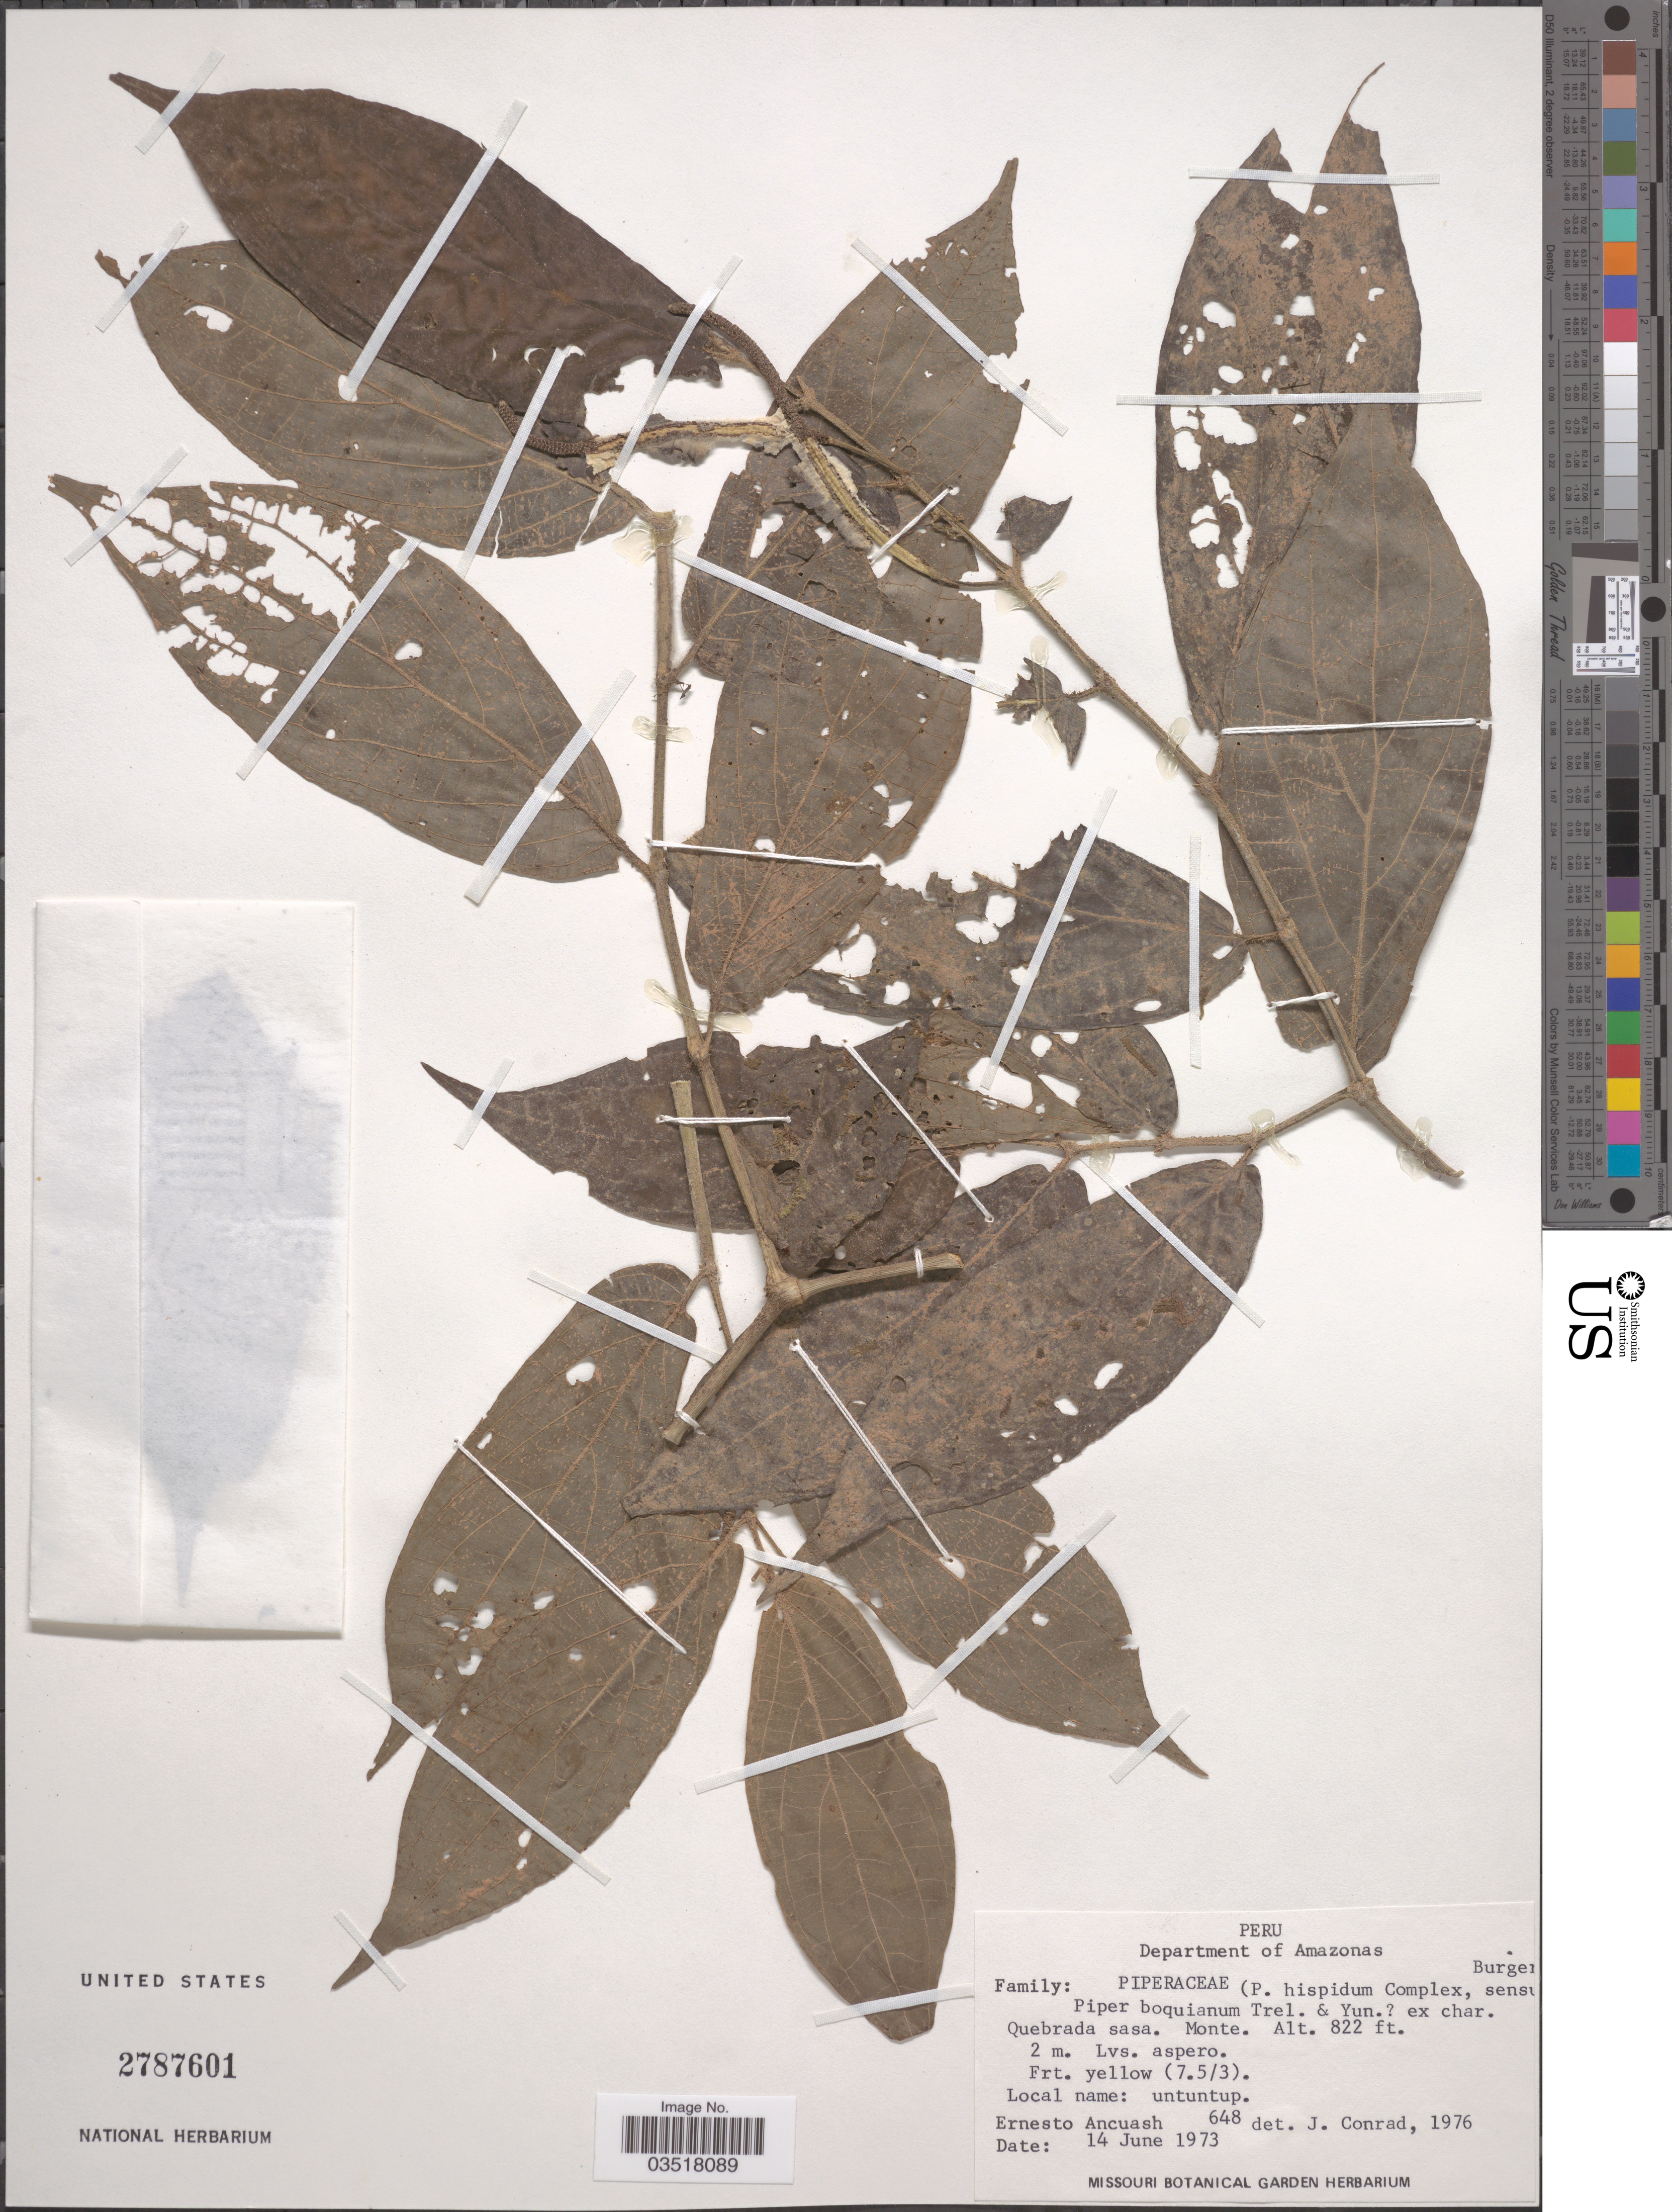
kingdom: Plantae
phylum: Tracheophyta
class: Magnoliopsida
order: Piperales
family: Piperaceae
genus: Piper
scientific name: Piper boquianum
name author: Trel. & Yunck.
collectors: E. Ancuash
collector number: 648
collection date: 1973-06-14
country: Peru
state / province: Amazonas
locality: Department of Amazonas. Quebrada sasa. Monte.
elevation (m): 251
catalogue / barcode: US 2787601